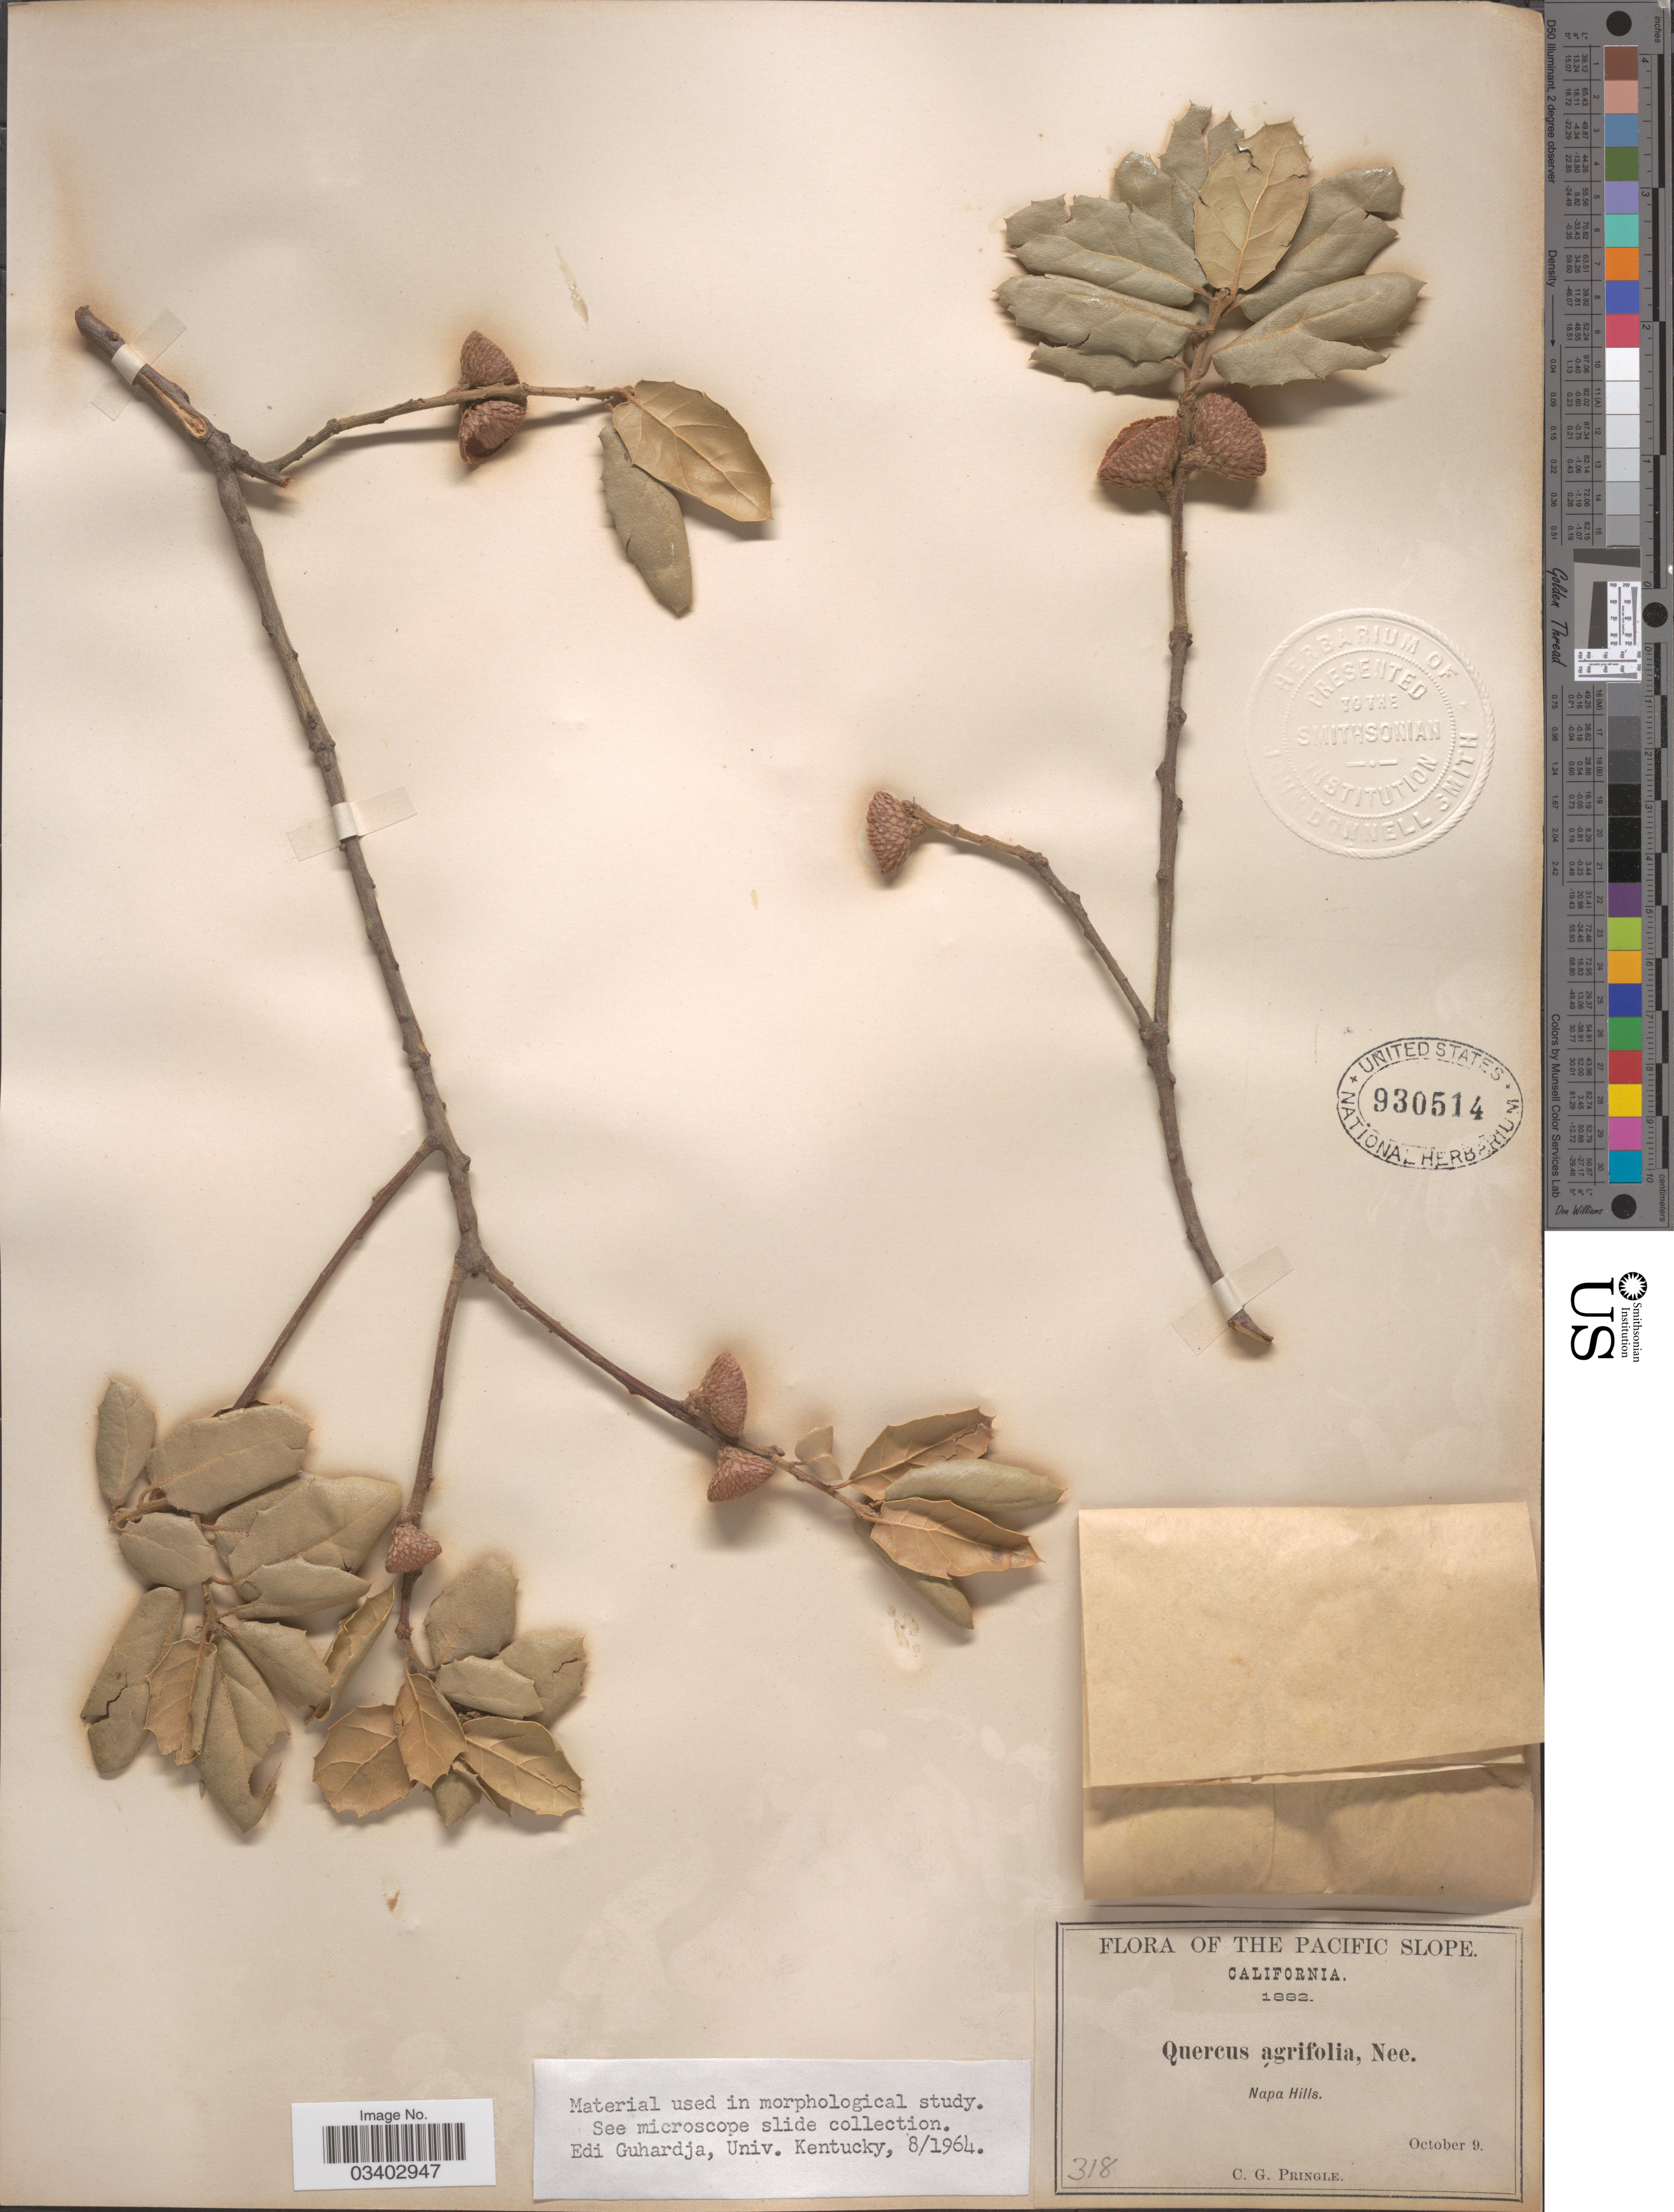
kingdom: Plantae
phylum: Tracheophyta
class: Magnoliopsida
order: Fagales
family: Fagaceae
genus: Quercus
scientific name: Quercus agrifolia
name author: Née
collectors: C. G. Pringle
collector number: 318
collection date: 1882-10-09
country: United States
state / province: California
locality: The Pacific Slope. Napa Hills.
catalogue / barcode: US 930514